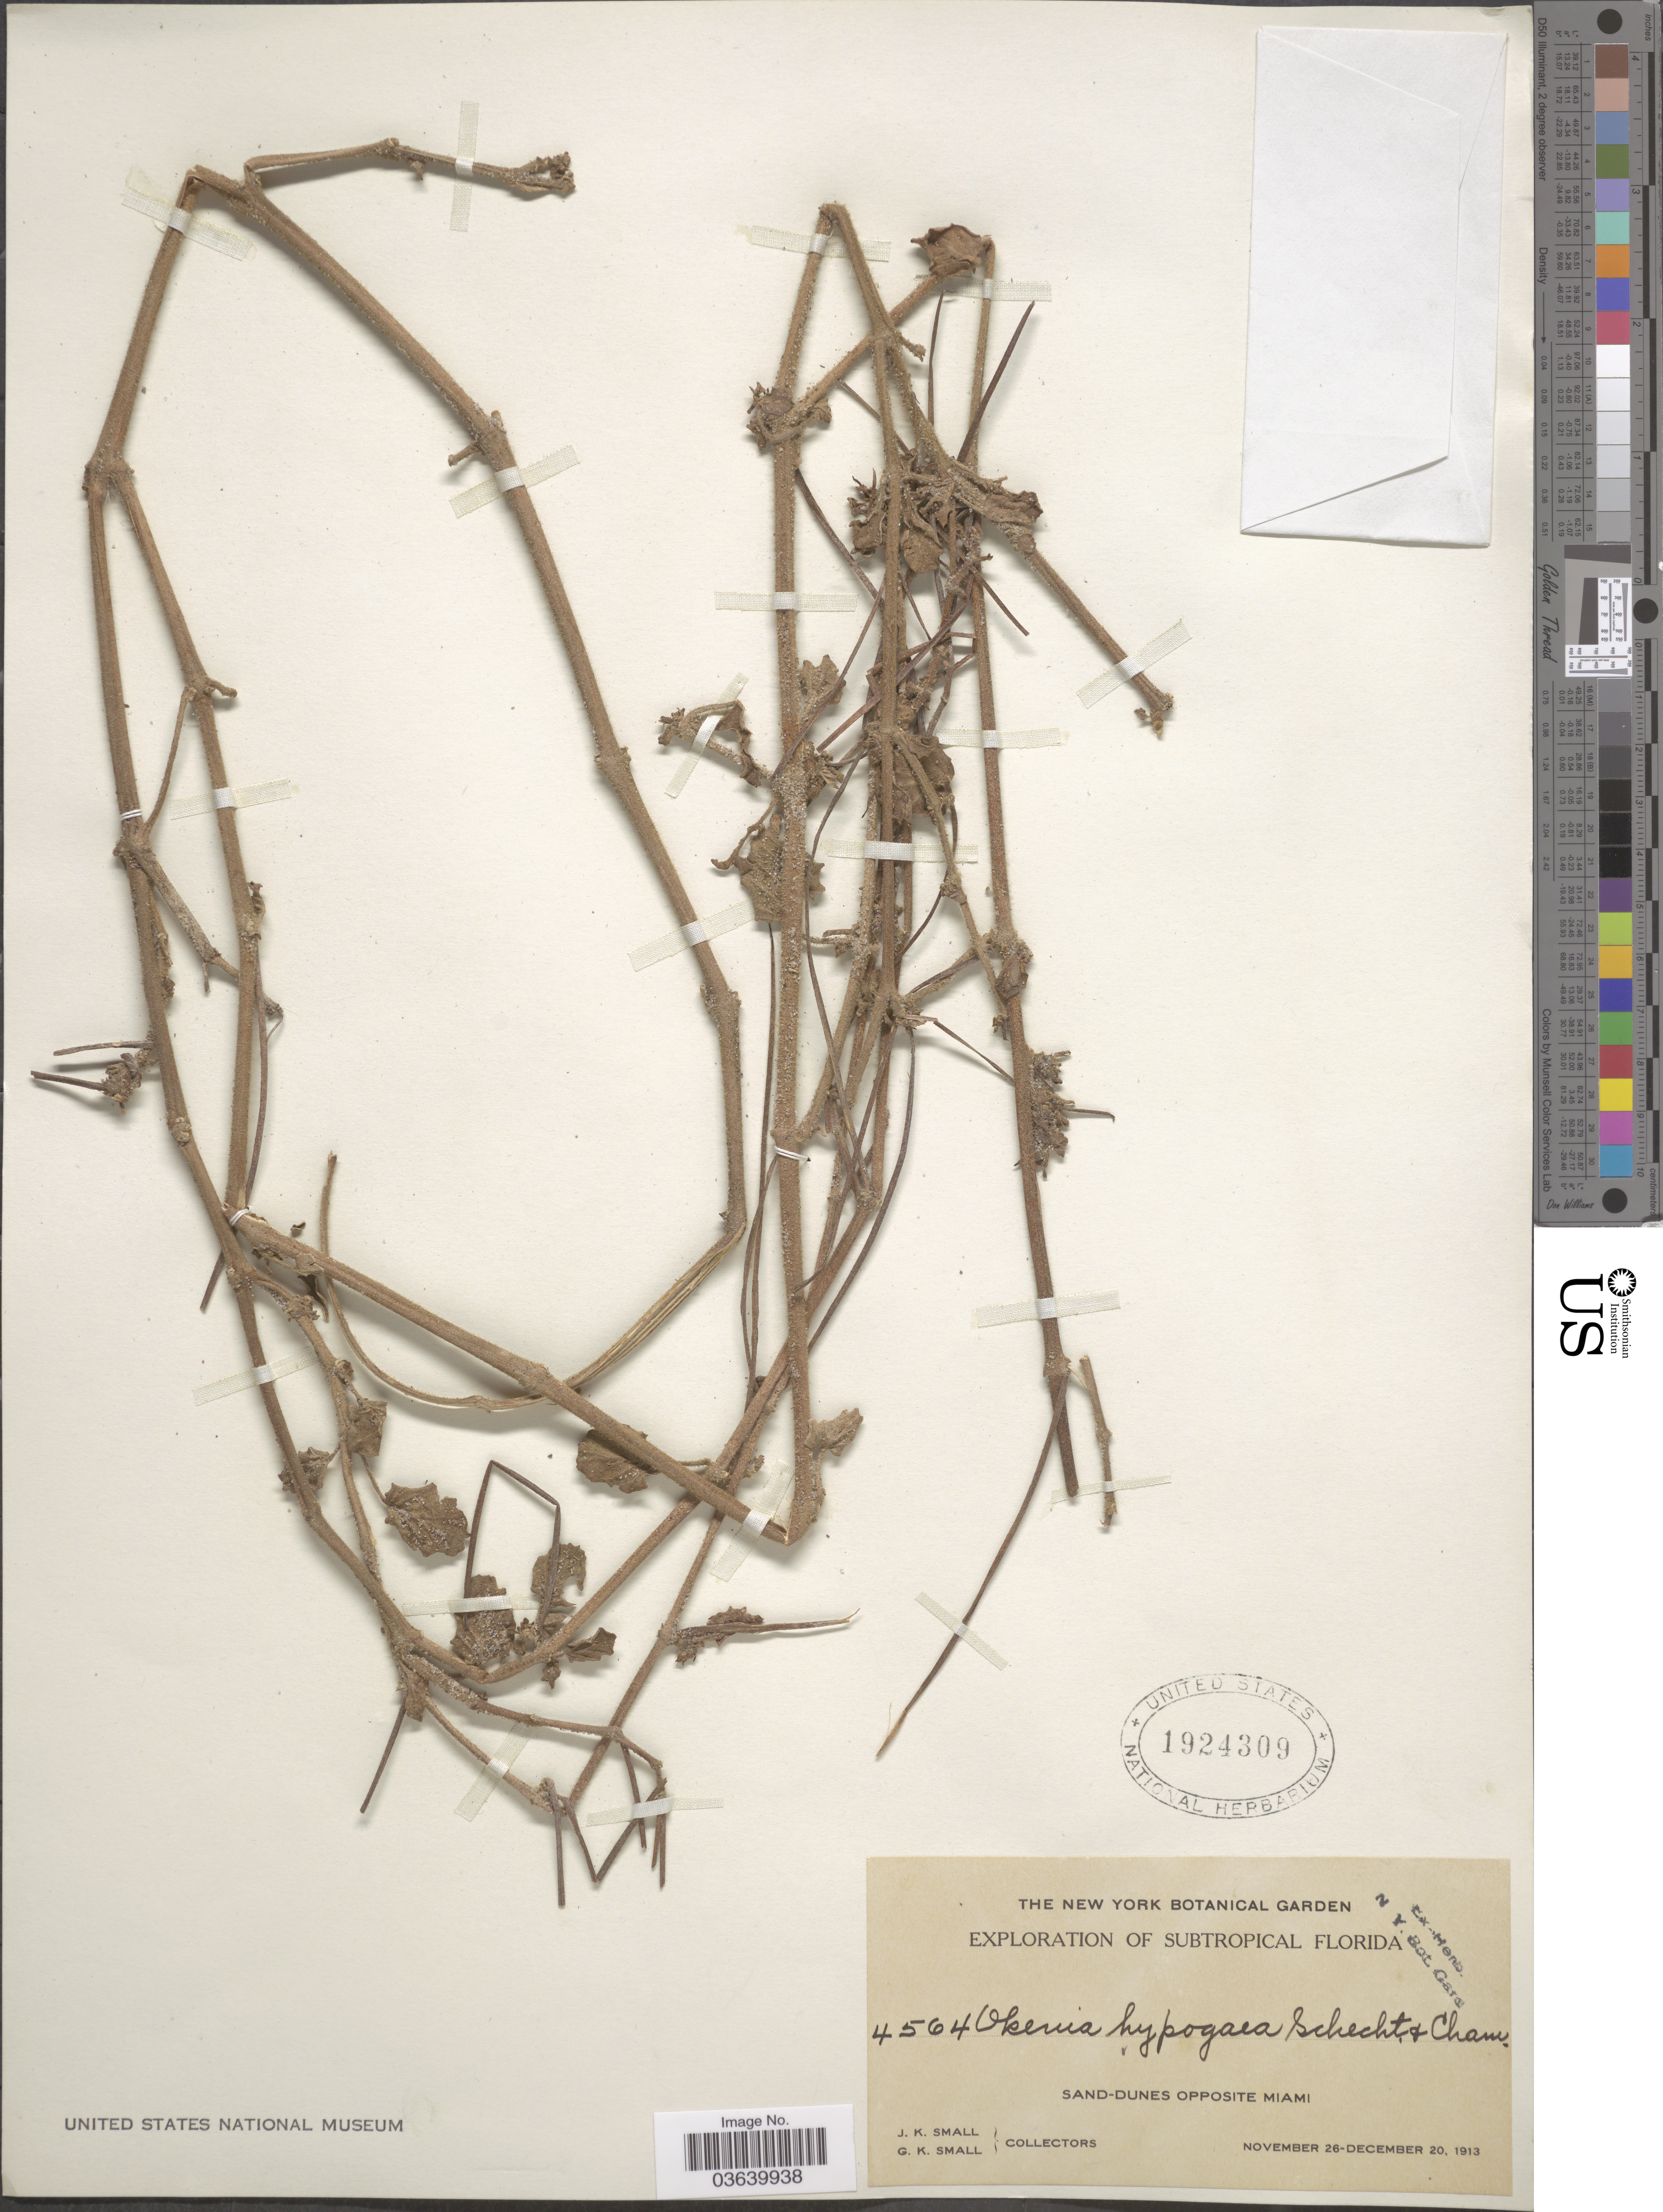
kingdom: Plantae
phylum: Tracheophyta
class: Magnoliopsida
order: Caryophyllales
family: Nyctaginaceae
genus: Okenia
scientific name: Okenia hypogaea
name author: Schltdl. & Cham.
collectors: J. K. Small & G. K. Small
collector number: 4564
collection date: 1913-11-26/1913-12-20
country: United States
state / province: Florida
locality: Subtropical Florida. Sand-dunes opposite Miami.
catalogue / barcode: US 1924309